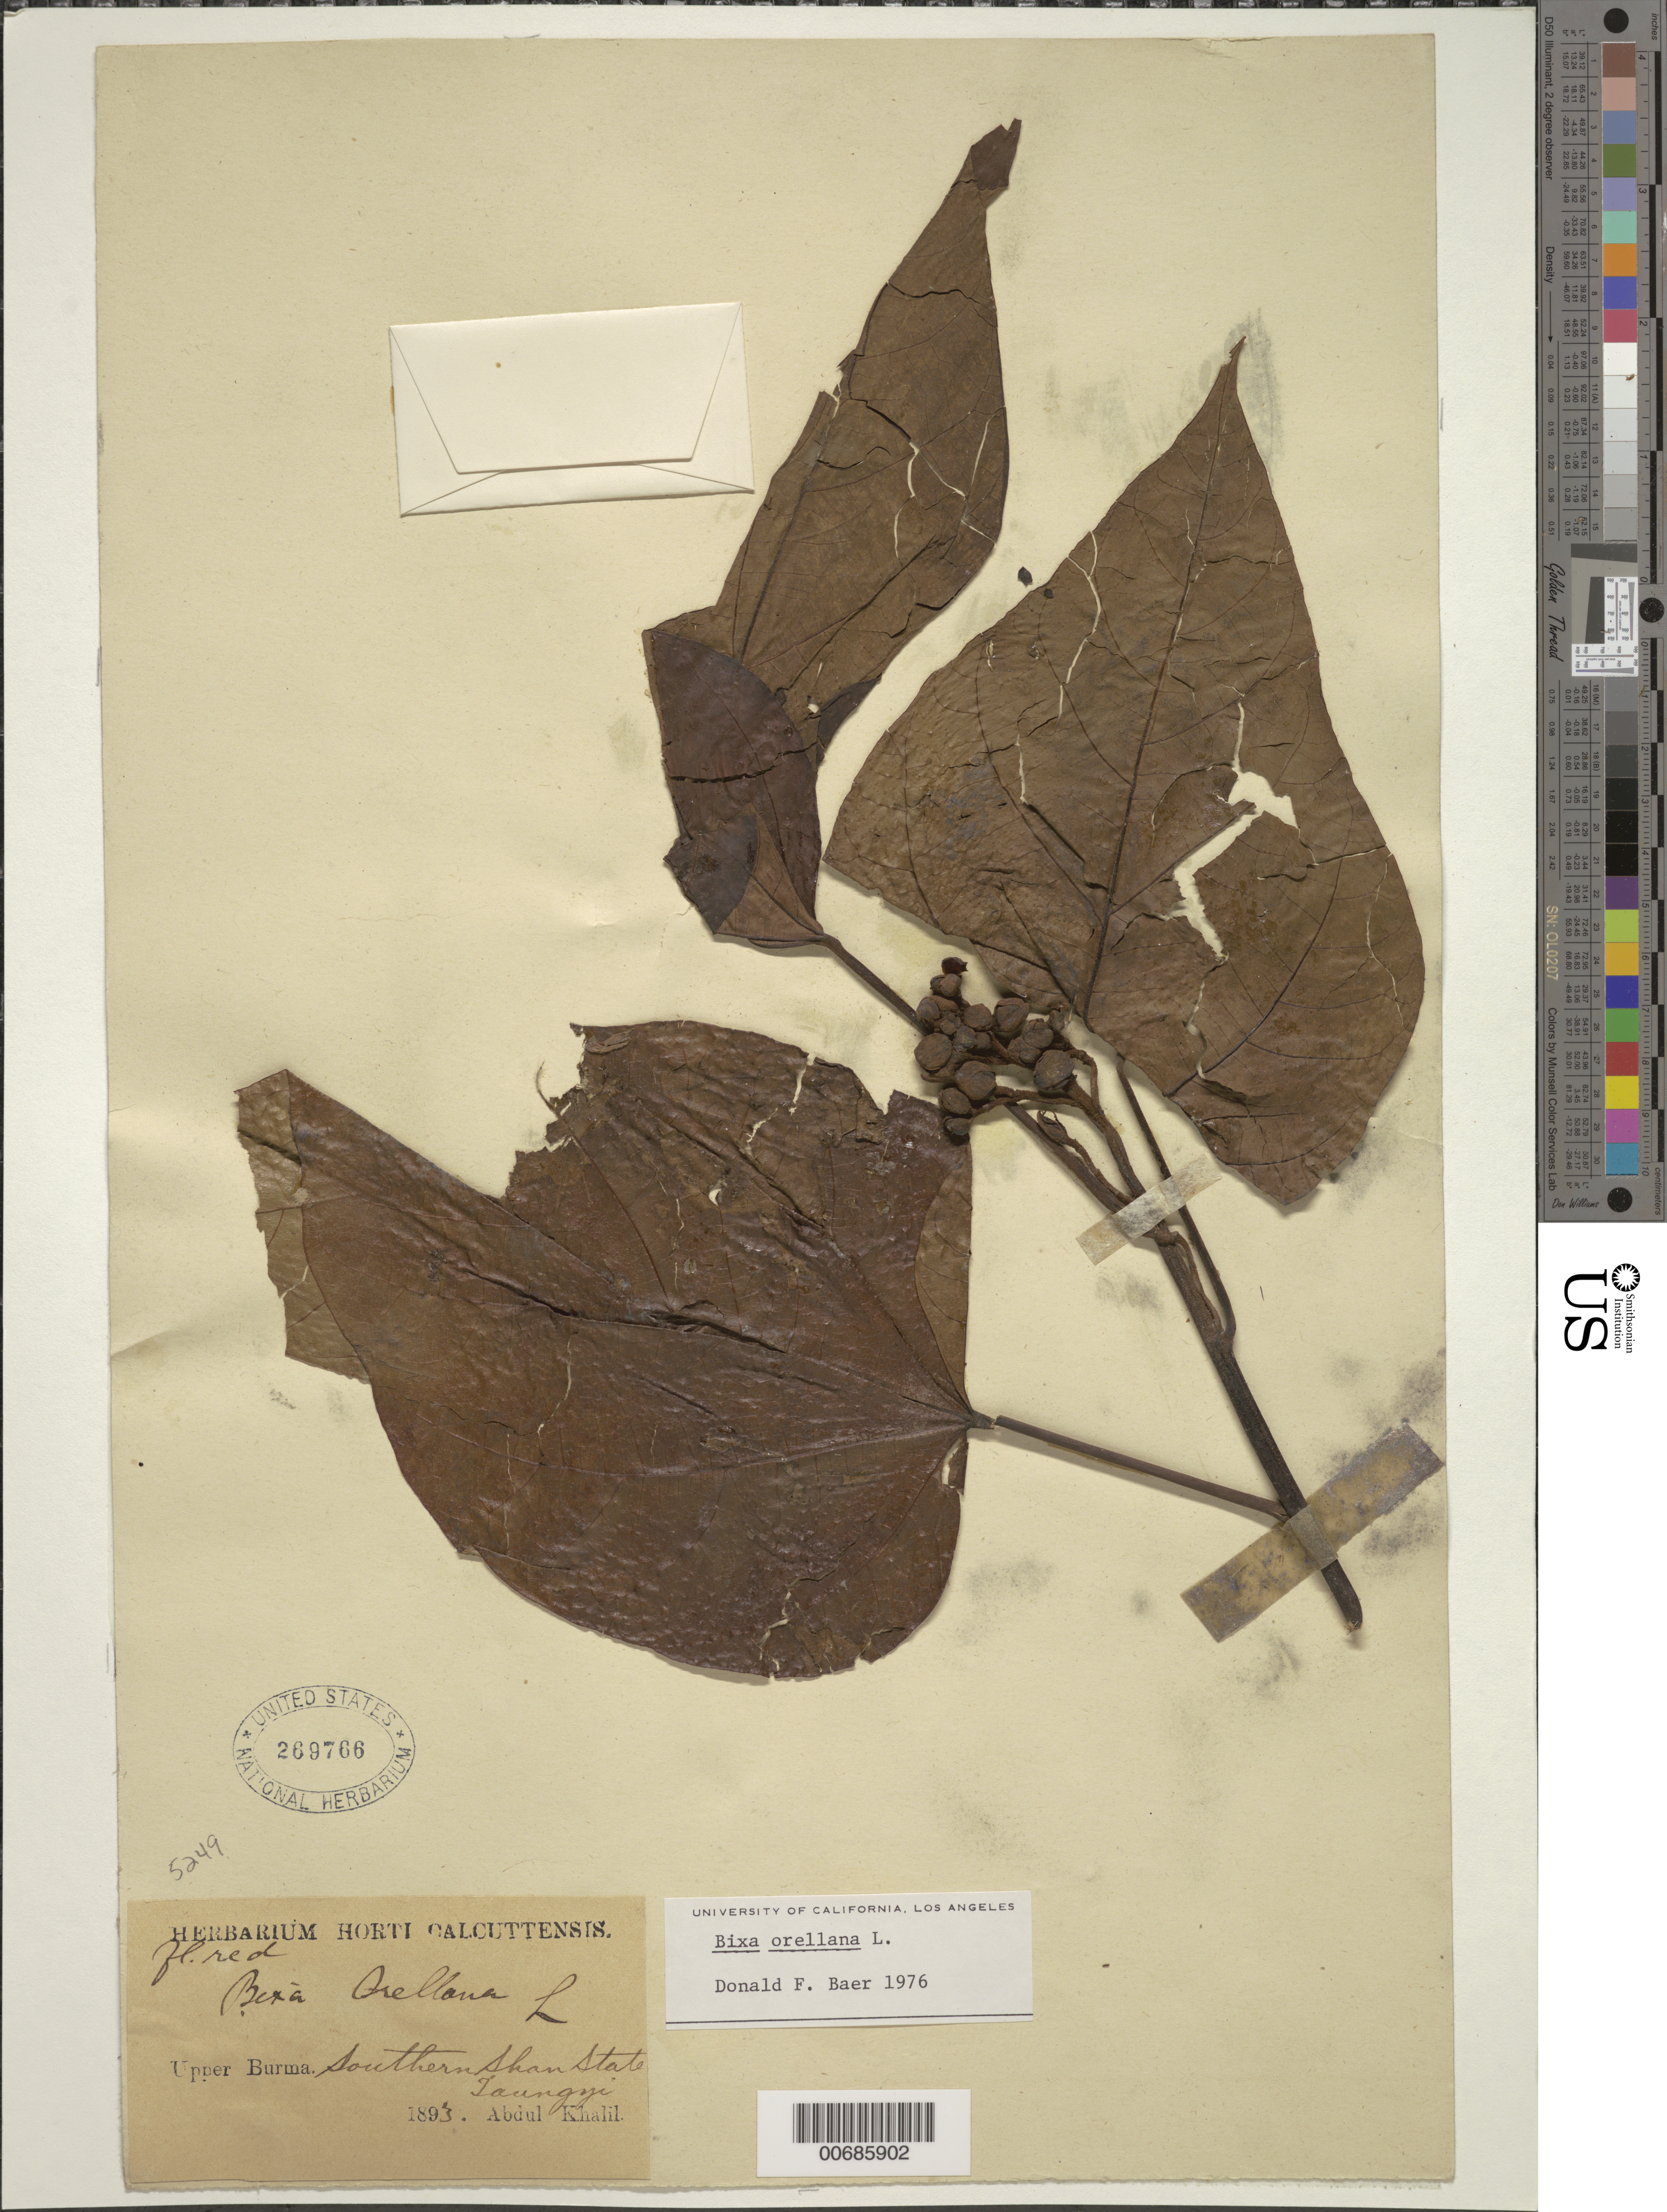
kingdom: Plantae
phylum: Tracheophyta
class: Magnoliopsida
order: Malvales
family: Bixaceae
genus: Bixa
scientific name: Bixa orellana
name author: L.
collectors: A. Khalil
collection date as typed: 1893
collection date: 1893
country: Myanmar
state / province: Shan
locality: Southern Shan States, Taunggyi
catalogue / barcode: US 269766